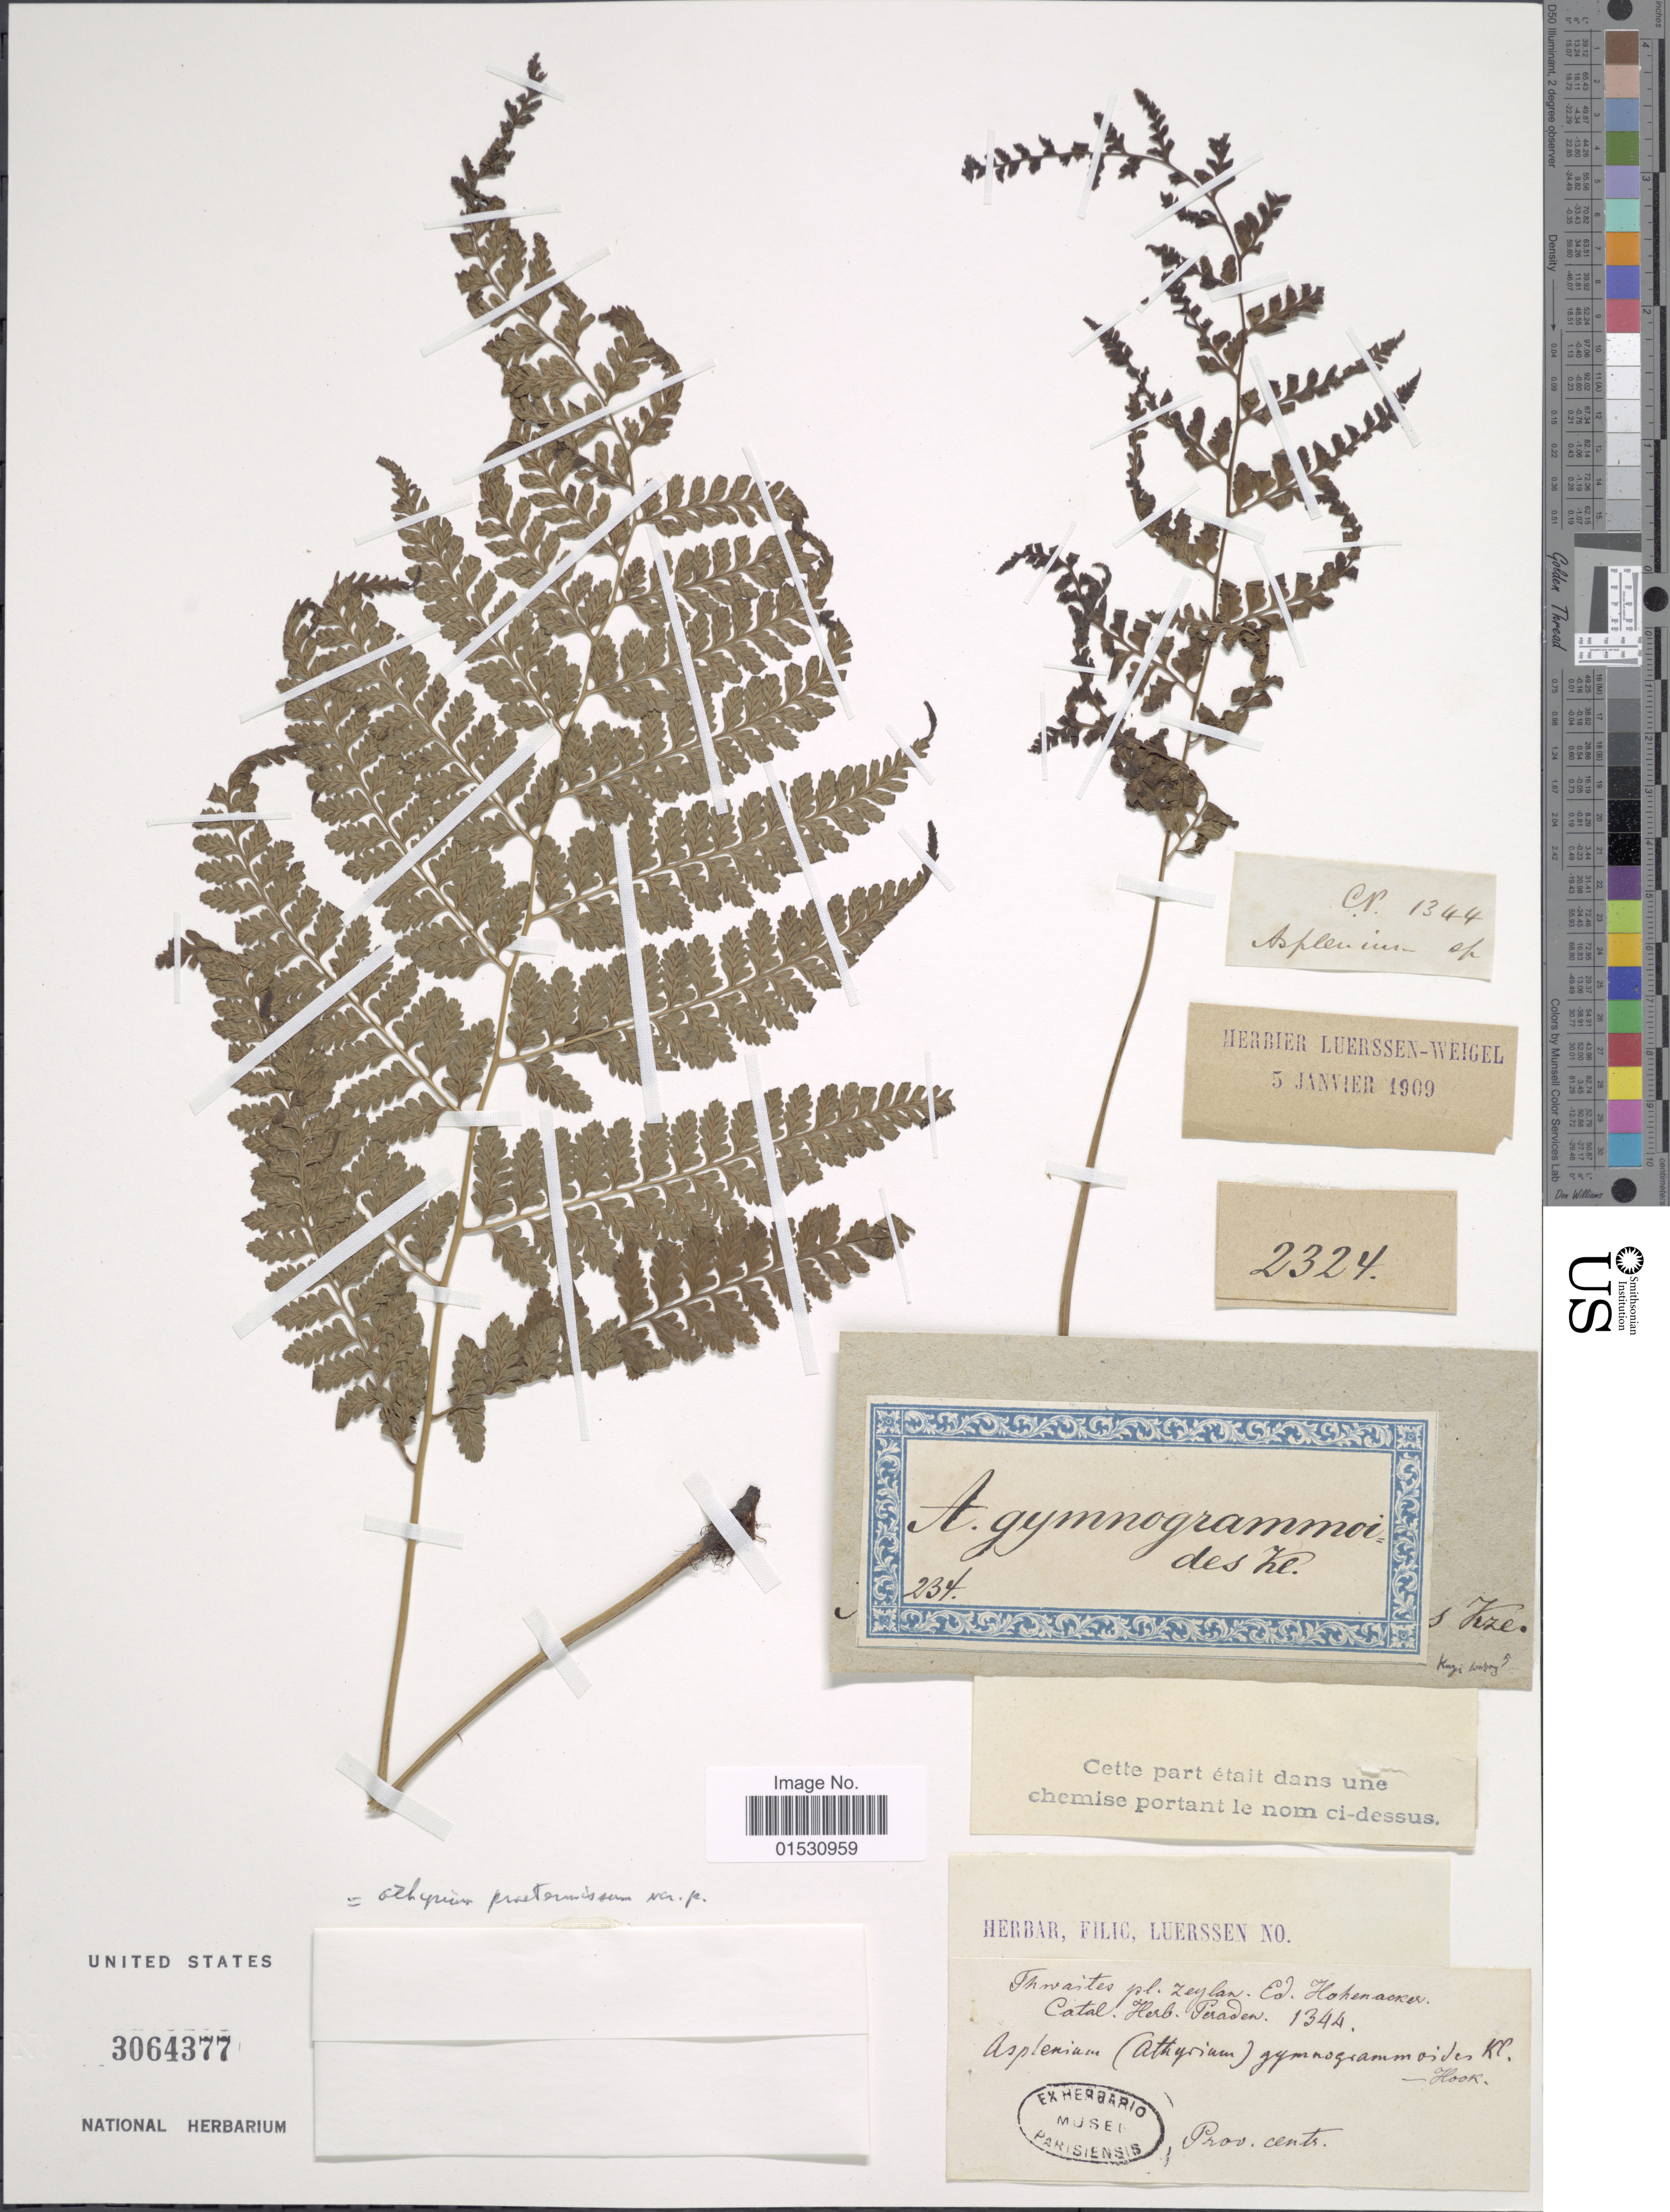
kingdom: Plantae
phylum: Tracheophyta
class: Polypodiopsida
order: Polypodiales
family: Athyriaceae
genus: Athyrium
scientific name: Athyrium praetermissum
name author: Sledge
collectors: ex herb. Leurssen-Weigel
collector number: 2324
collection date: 1909-01-05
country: India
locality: Prov. centr.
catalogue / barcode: US 3064377